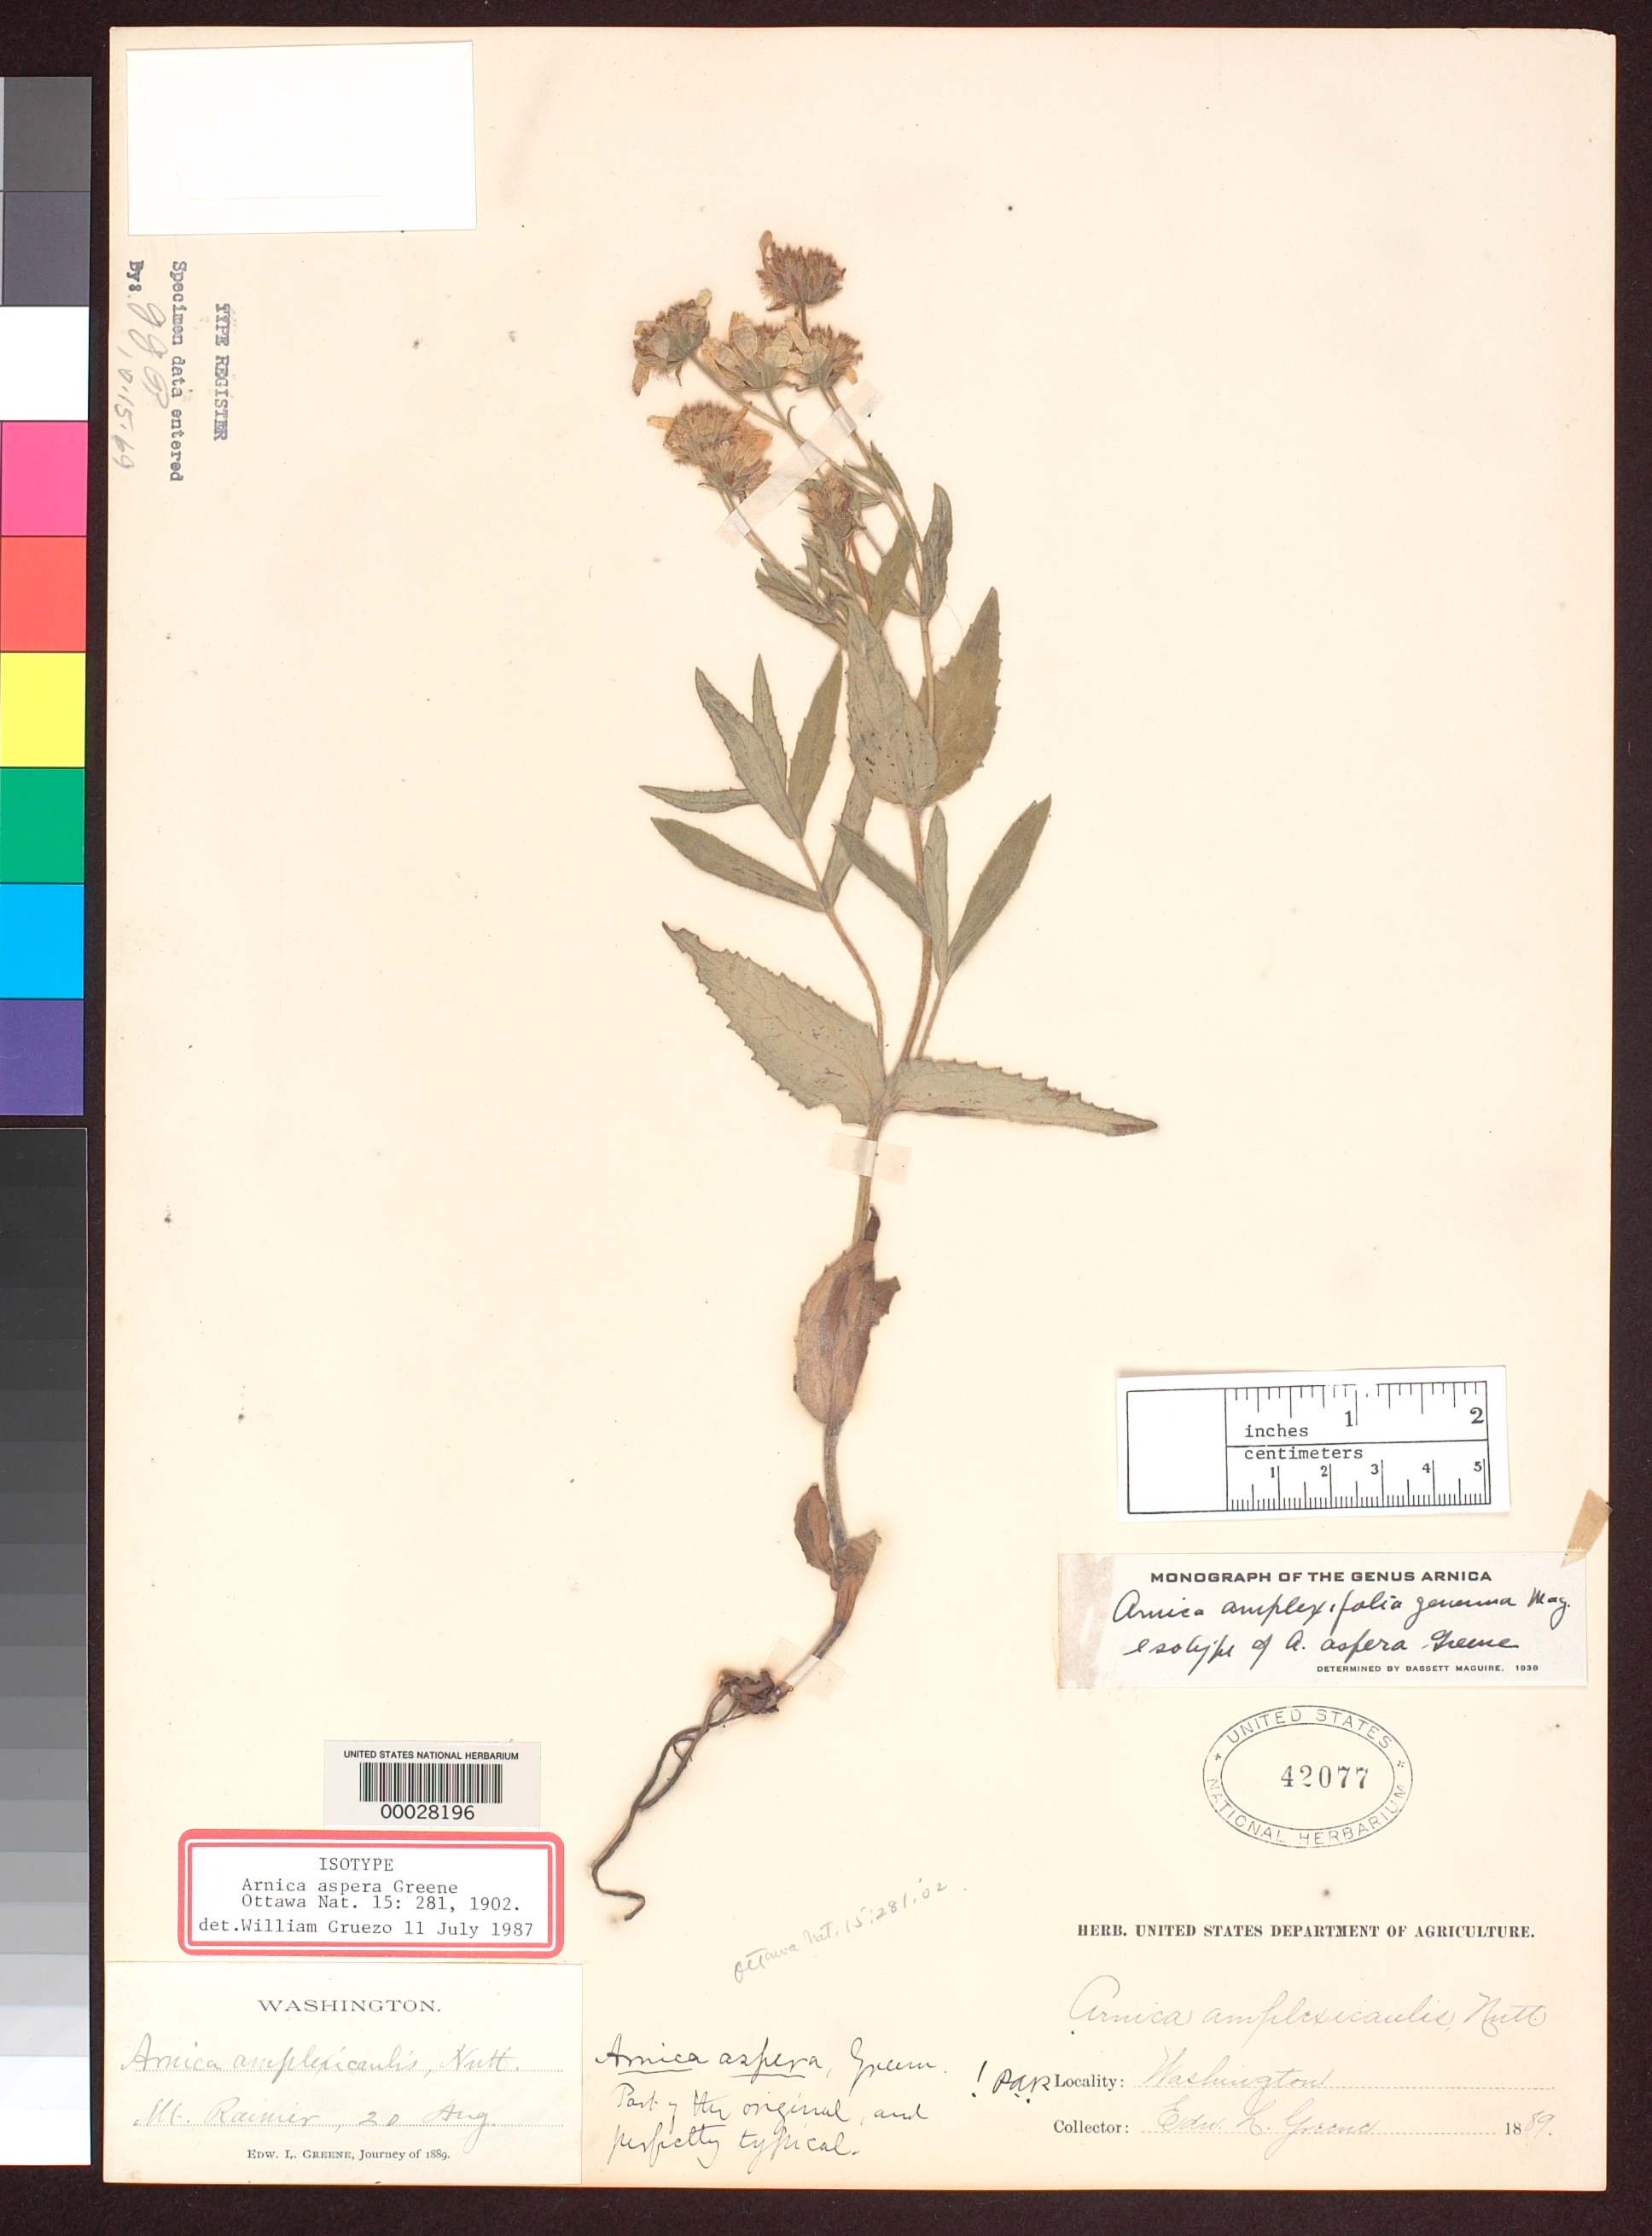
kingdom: Plantae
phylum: Tracheophyta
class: Magnoliopsida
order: Asterales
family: Asteraceae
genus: Arnica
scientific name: Arnica aspera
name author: Greene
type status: Isotype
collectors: E. L. Greene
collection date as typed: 20 Aug 1889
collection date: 1889-08-20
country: United States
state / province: Washington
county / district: Pierce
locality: Mt. Rainier.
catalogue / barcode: US 42077